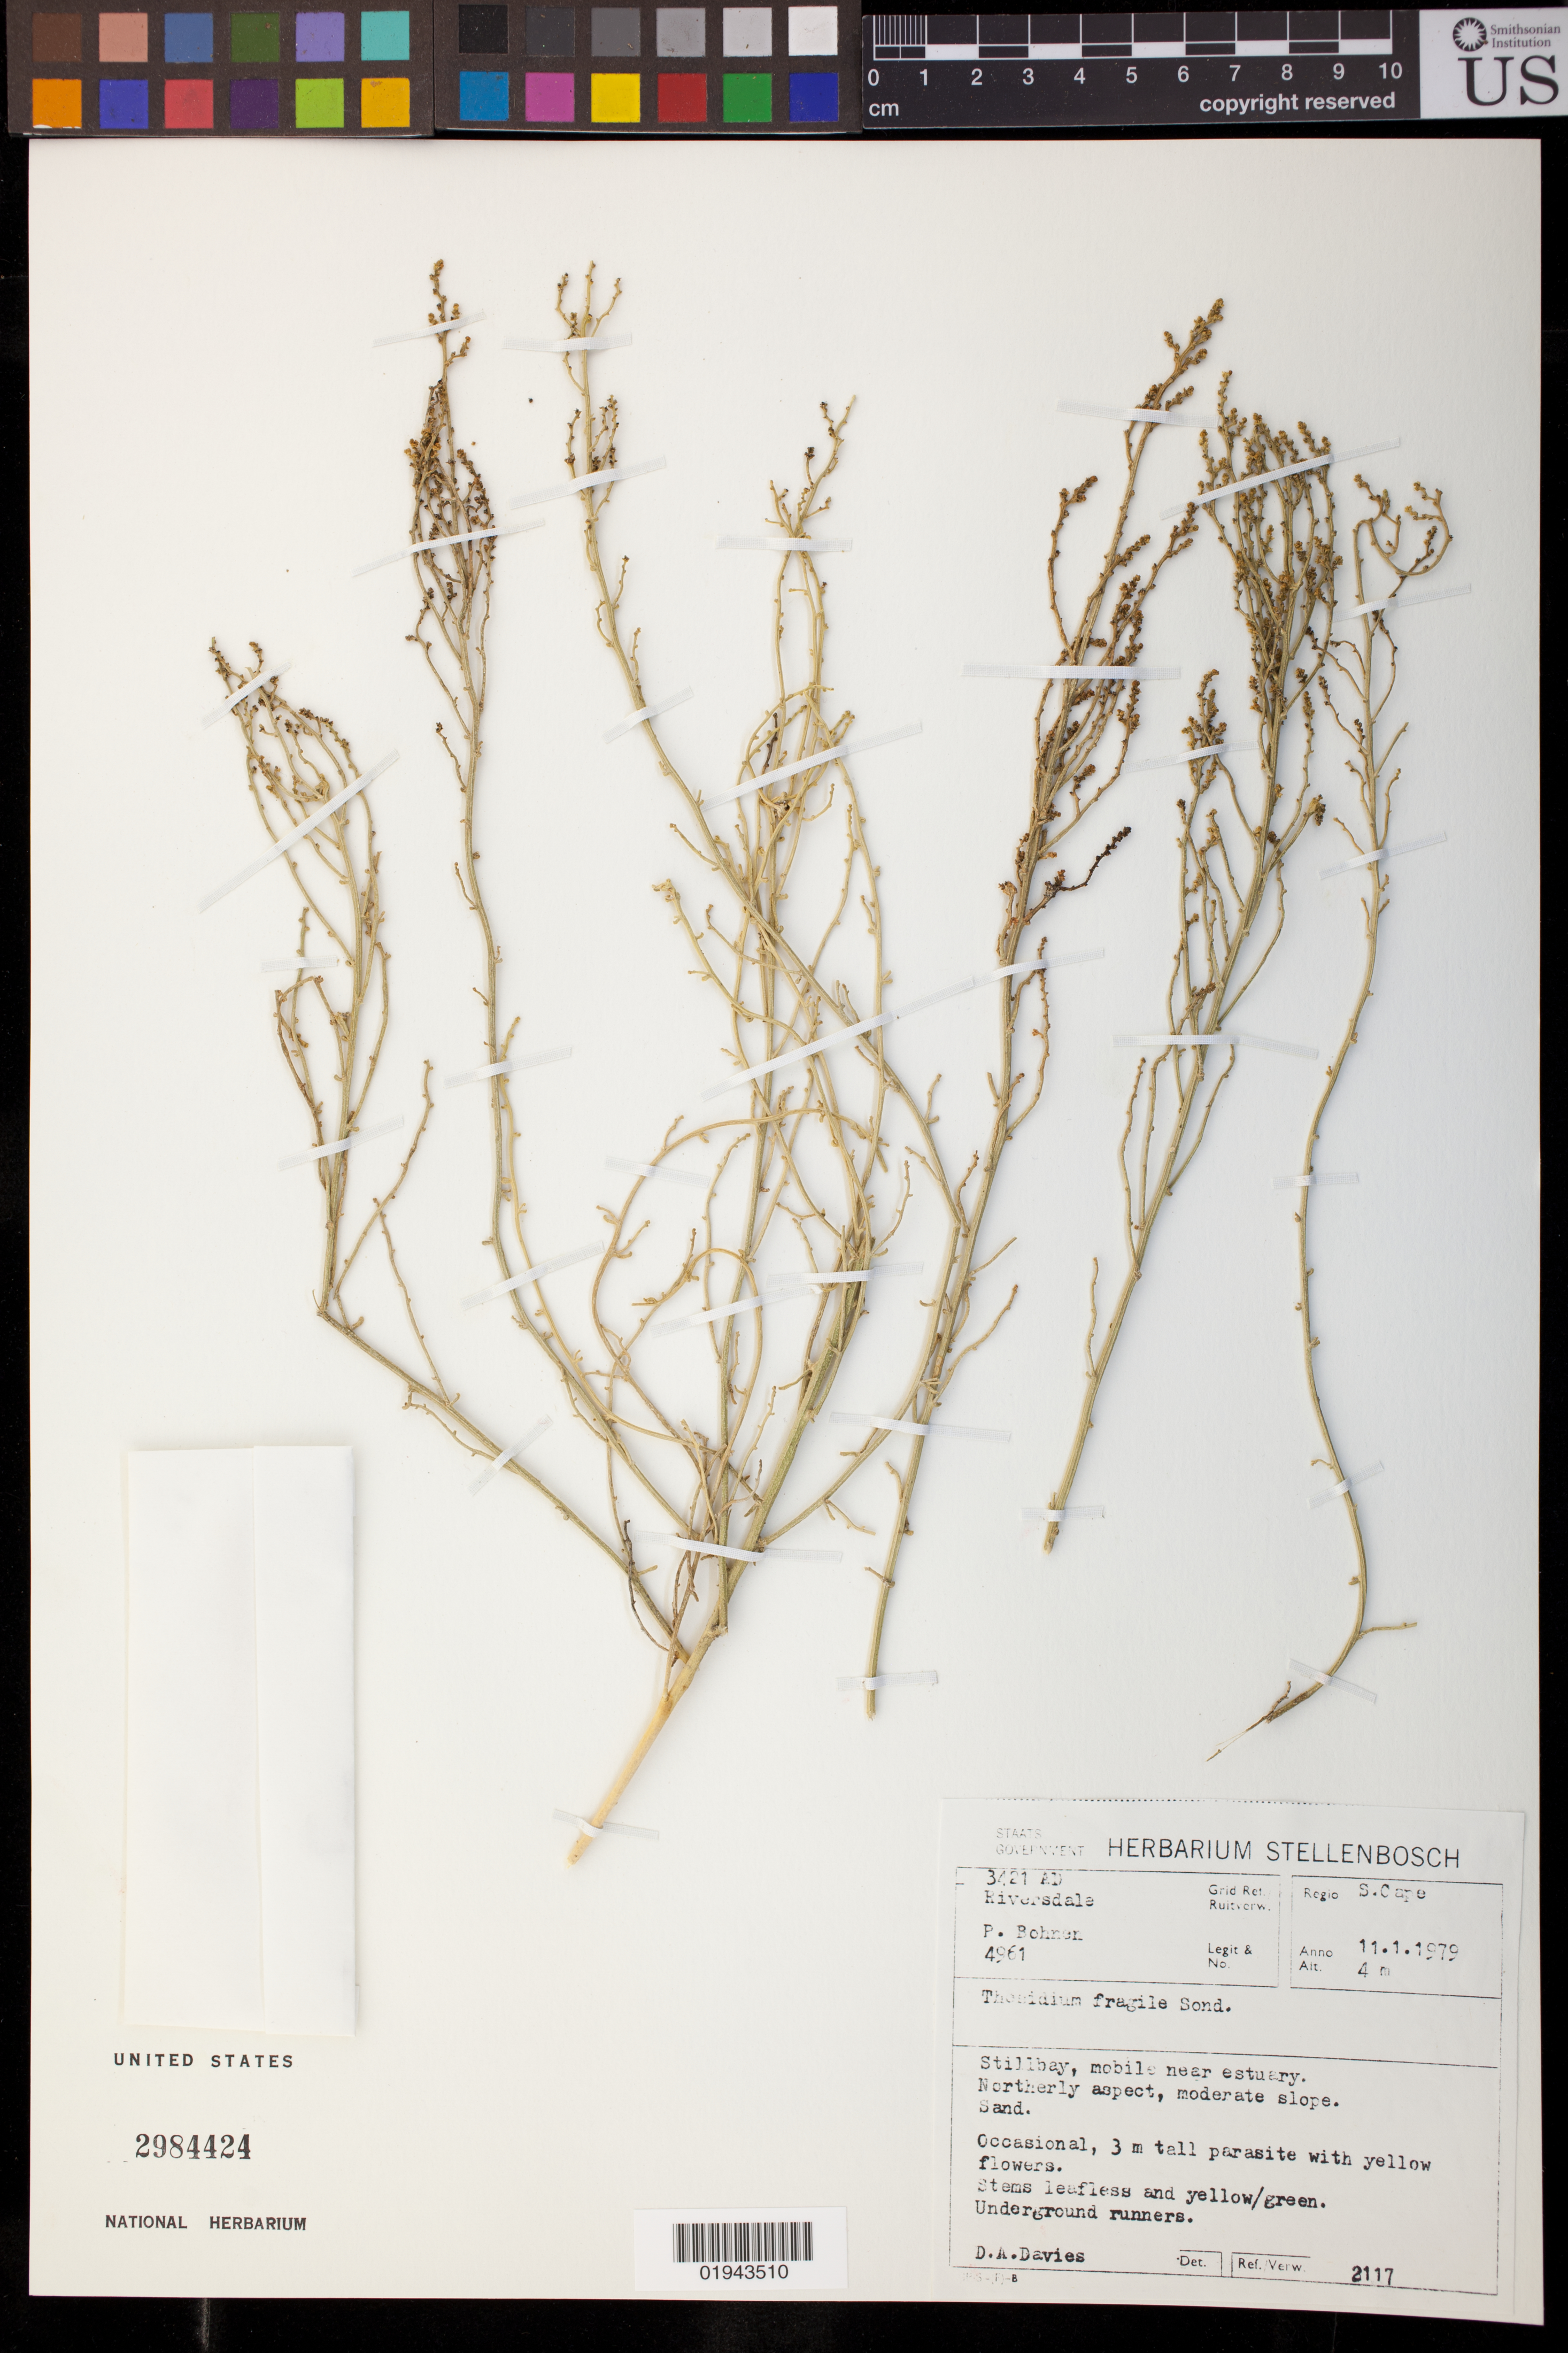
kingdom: Plantae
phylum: Tracheophyta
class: Magnoliopsida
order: Santalales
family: Thesiaceae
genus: Thesium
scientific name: Thesium confusum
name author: J.C. Manning & F. Forest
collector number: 4961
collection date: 1979-01-11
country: South Africa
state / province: Western Cape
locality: Grid Ref. 3421 AD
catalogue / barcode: US 2984424